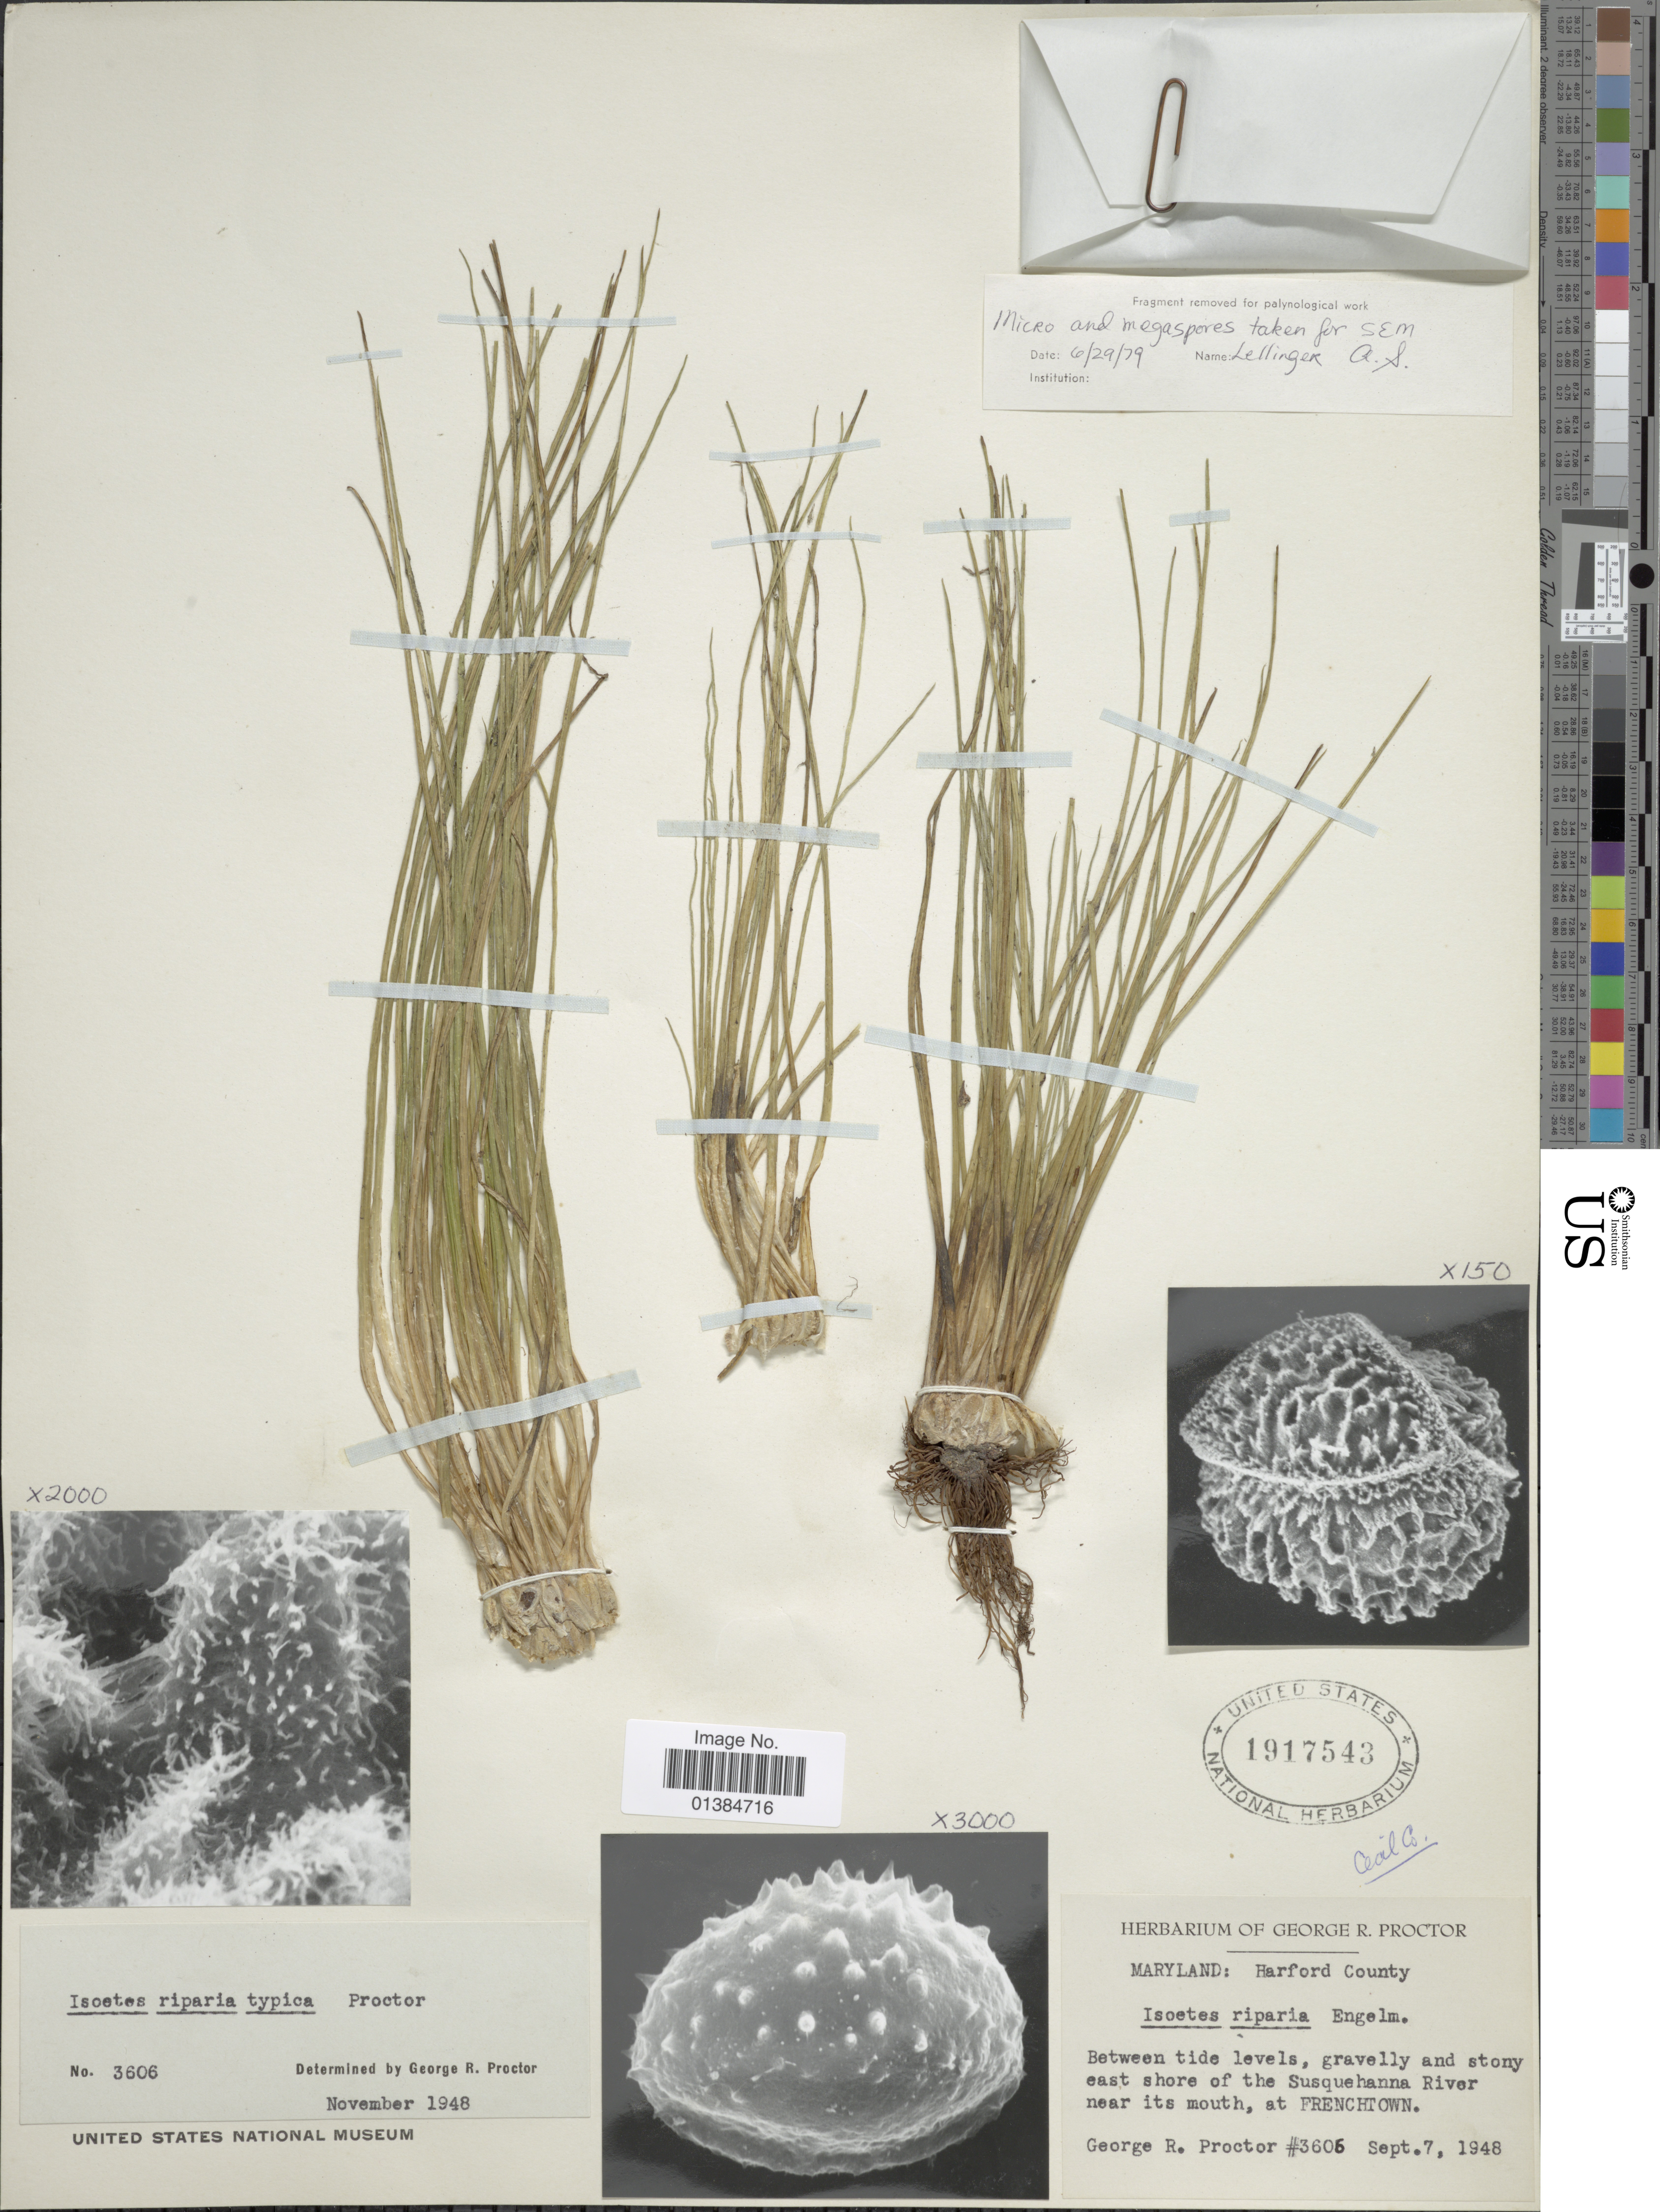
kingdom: Plantae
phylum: Tracheophyta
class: Lycopodiopsida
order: Isoetales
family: Isoetaceae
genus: Isoetes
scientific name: Isoetes riparia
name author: Engelm. ex A. Braun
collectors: G. R. Proctor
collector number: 3606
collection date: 1948-09-07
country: United States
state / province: Maryland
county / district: Harford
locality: Harford County. Between tide levels, gravelly and stony east shore of the Susquehanna River near its mouth, at Frenchtown. Cecil Co.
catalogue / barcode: US 1917543